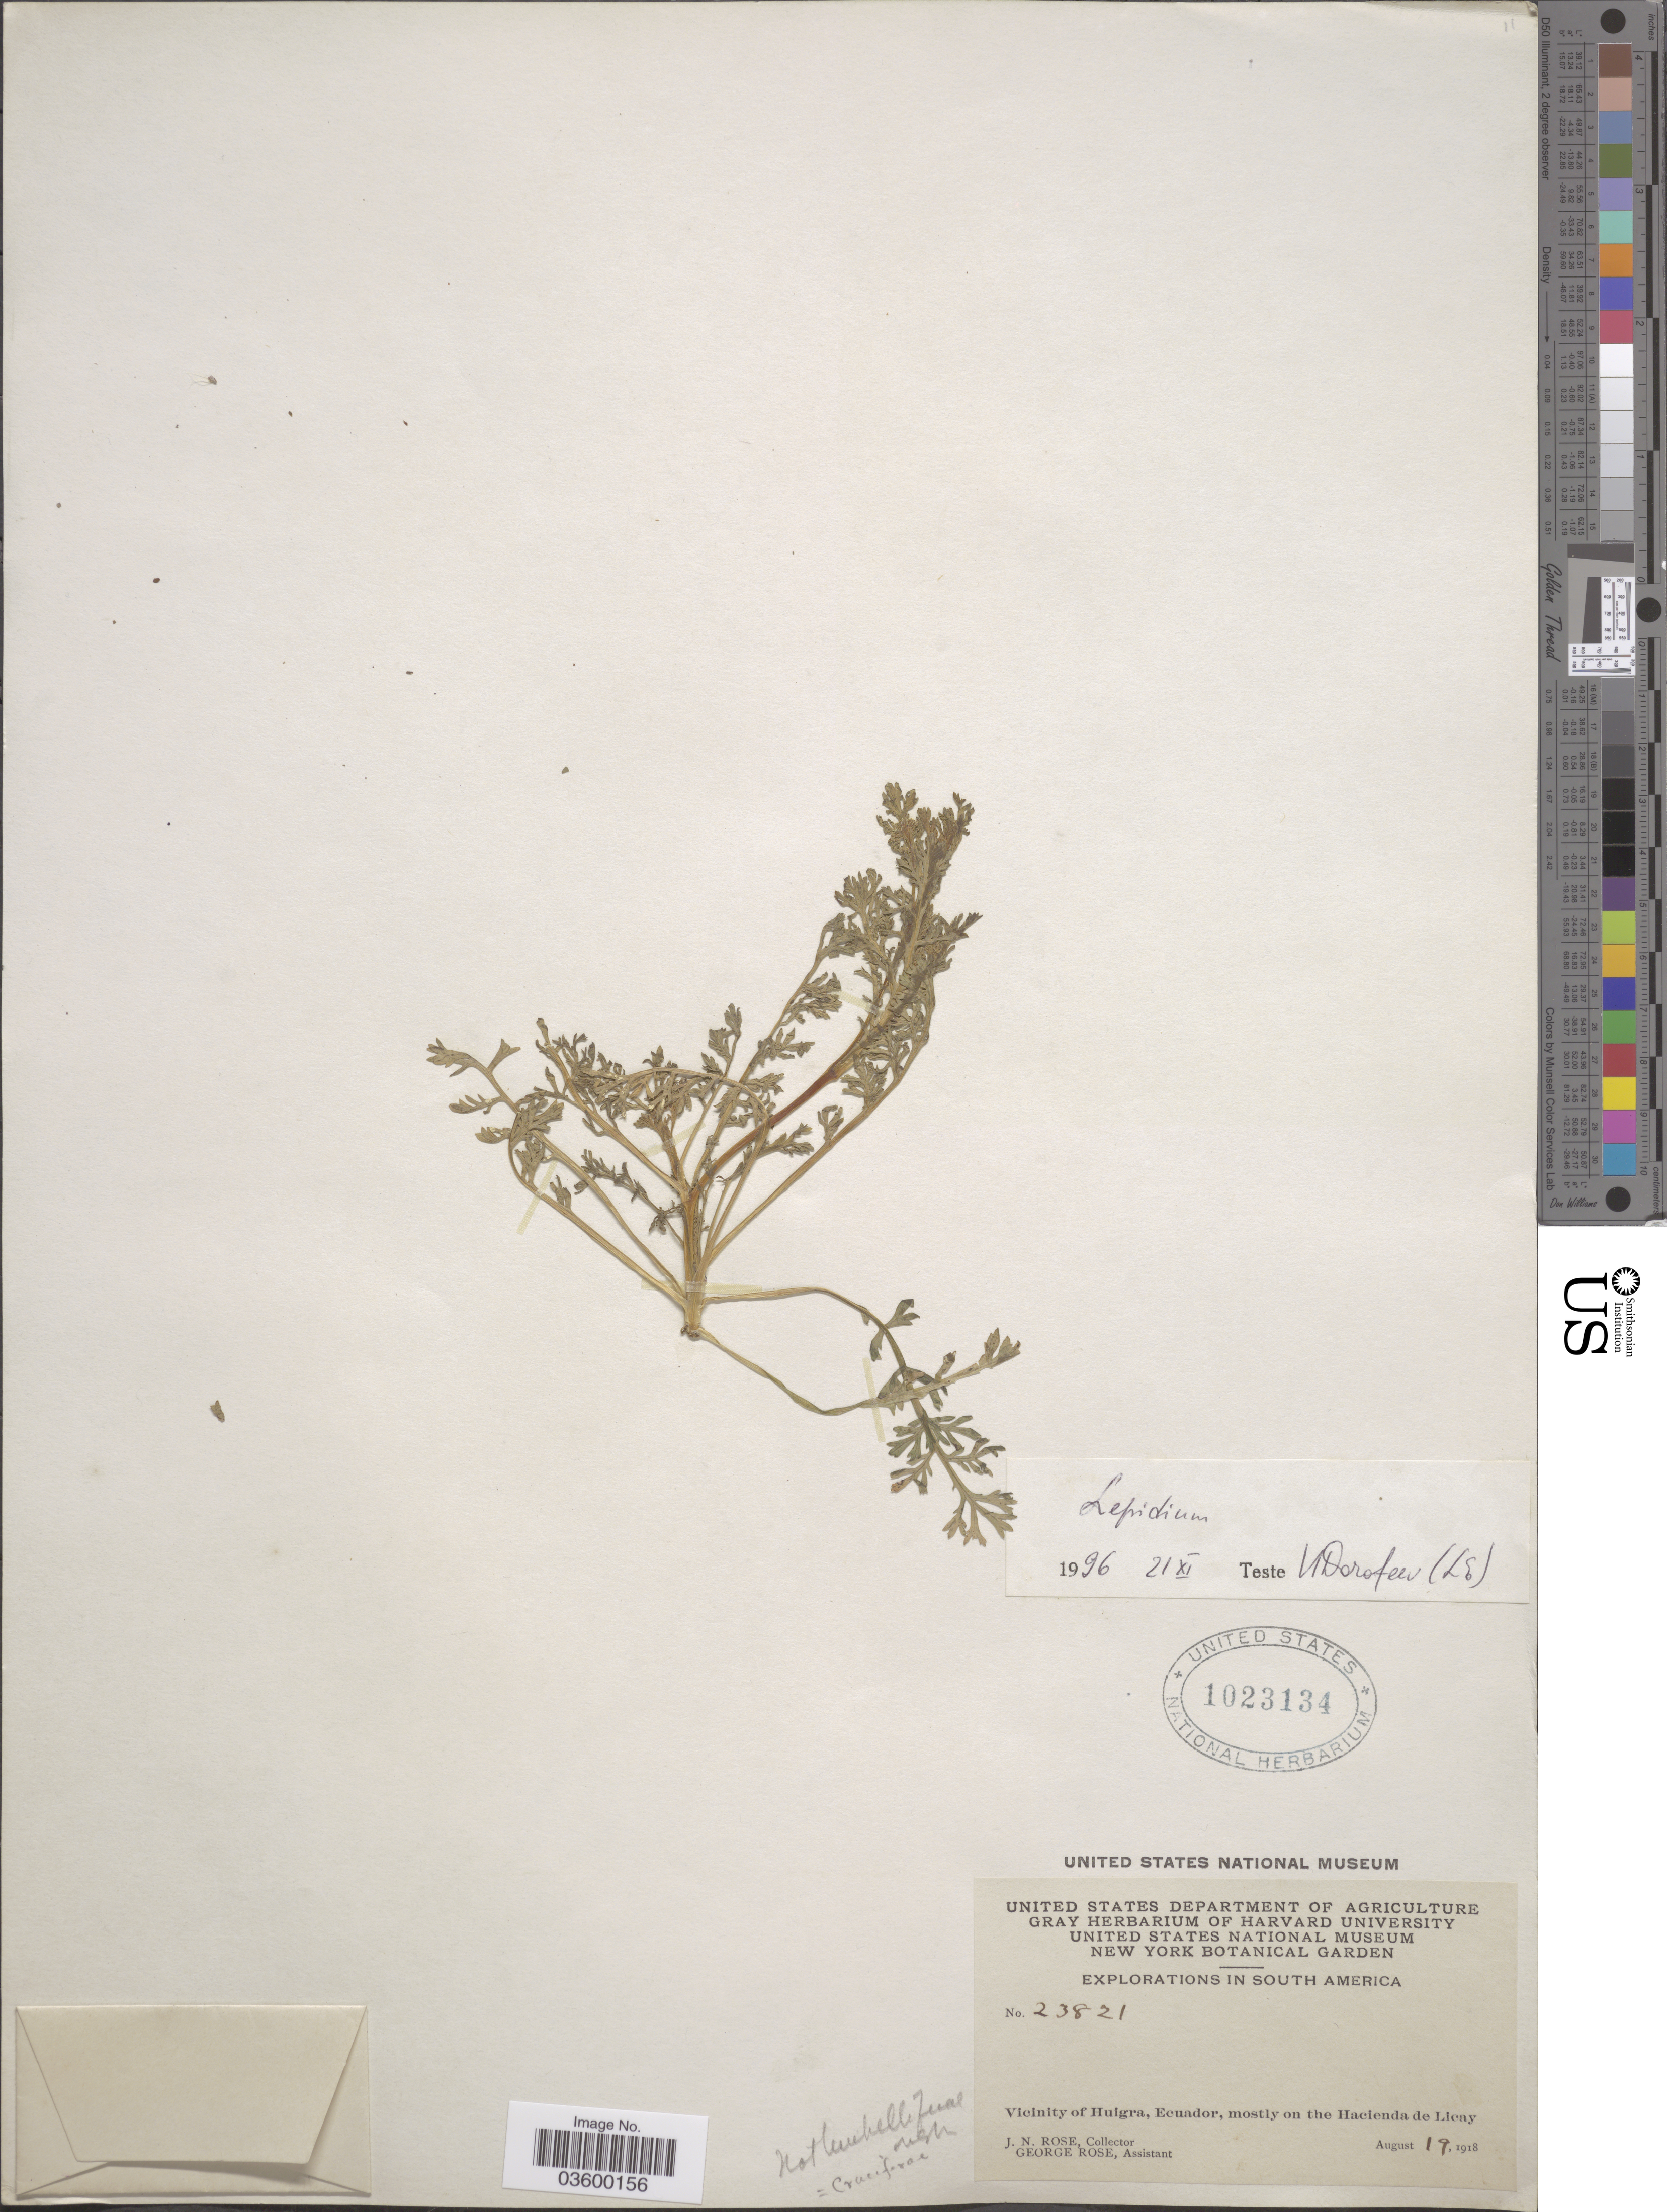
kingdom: Plantae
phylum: Tracheophyta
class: Magnoliopsida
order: Brassicales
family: Brassicaceae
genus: Lepidium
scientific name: Lepidium sp.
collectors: J. N. Rose & G. Rose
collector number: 23821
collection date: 1918-08-19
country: Ecuador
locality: Vicinity of Huigra, mostly on the Hacienda de Licay.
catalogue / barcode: US 1023134